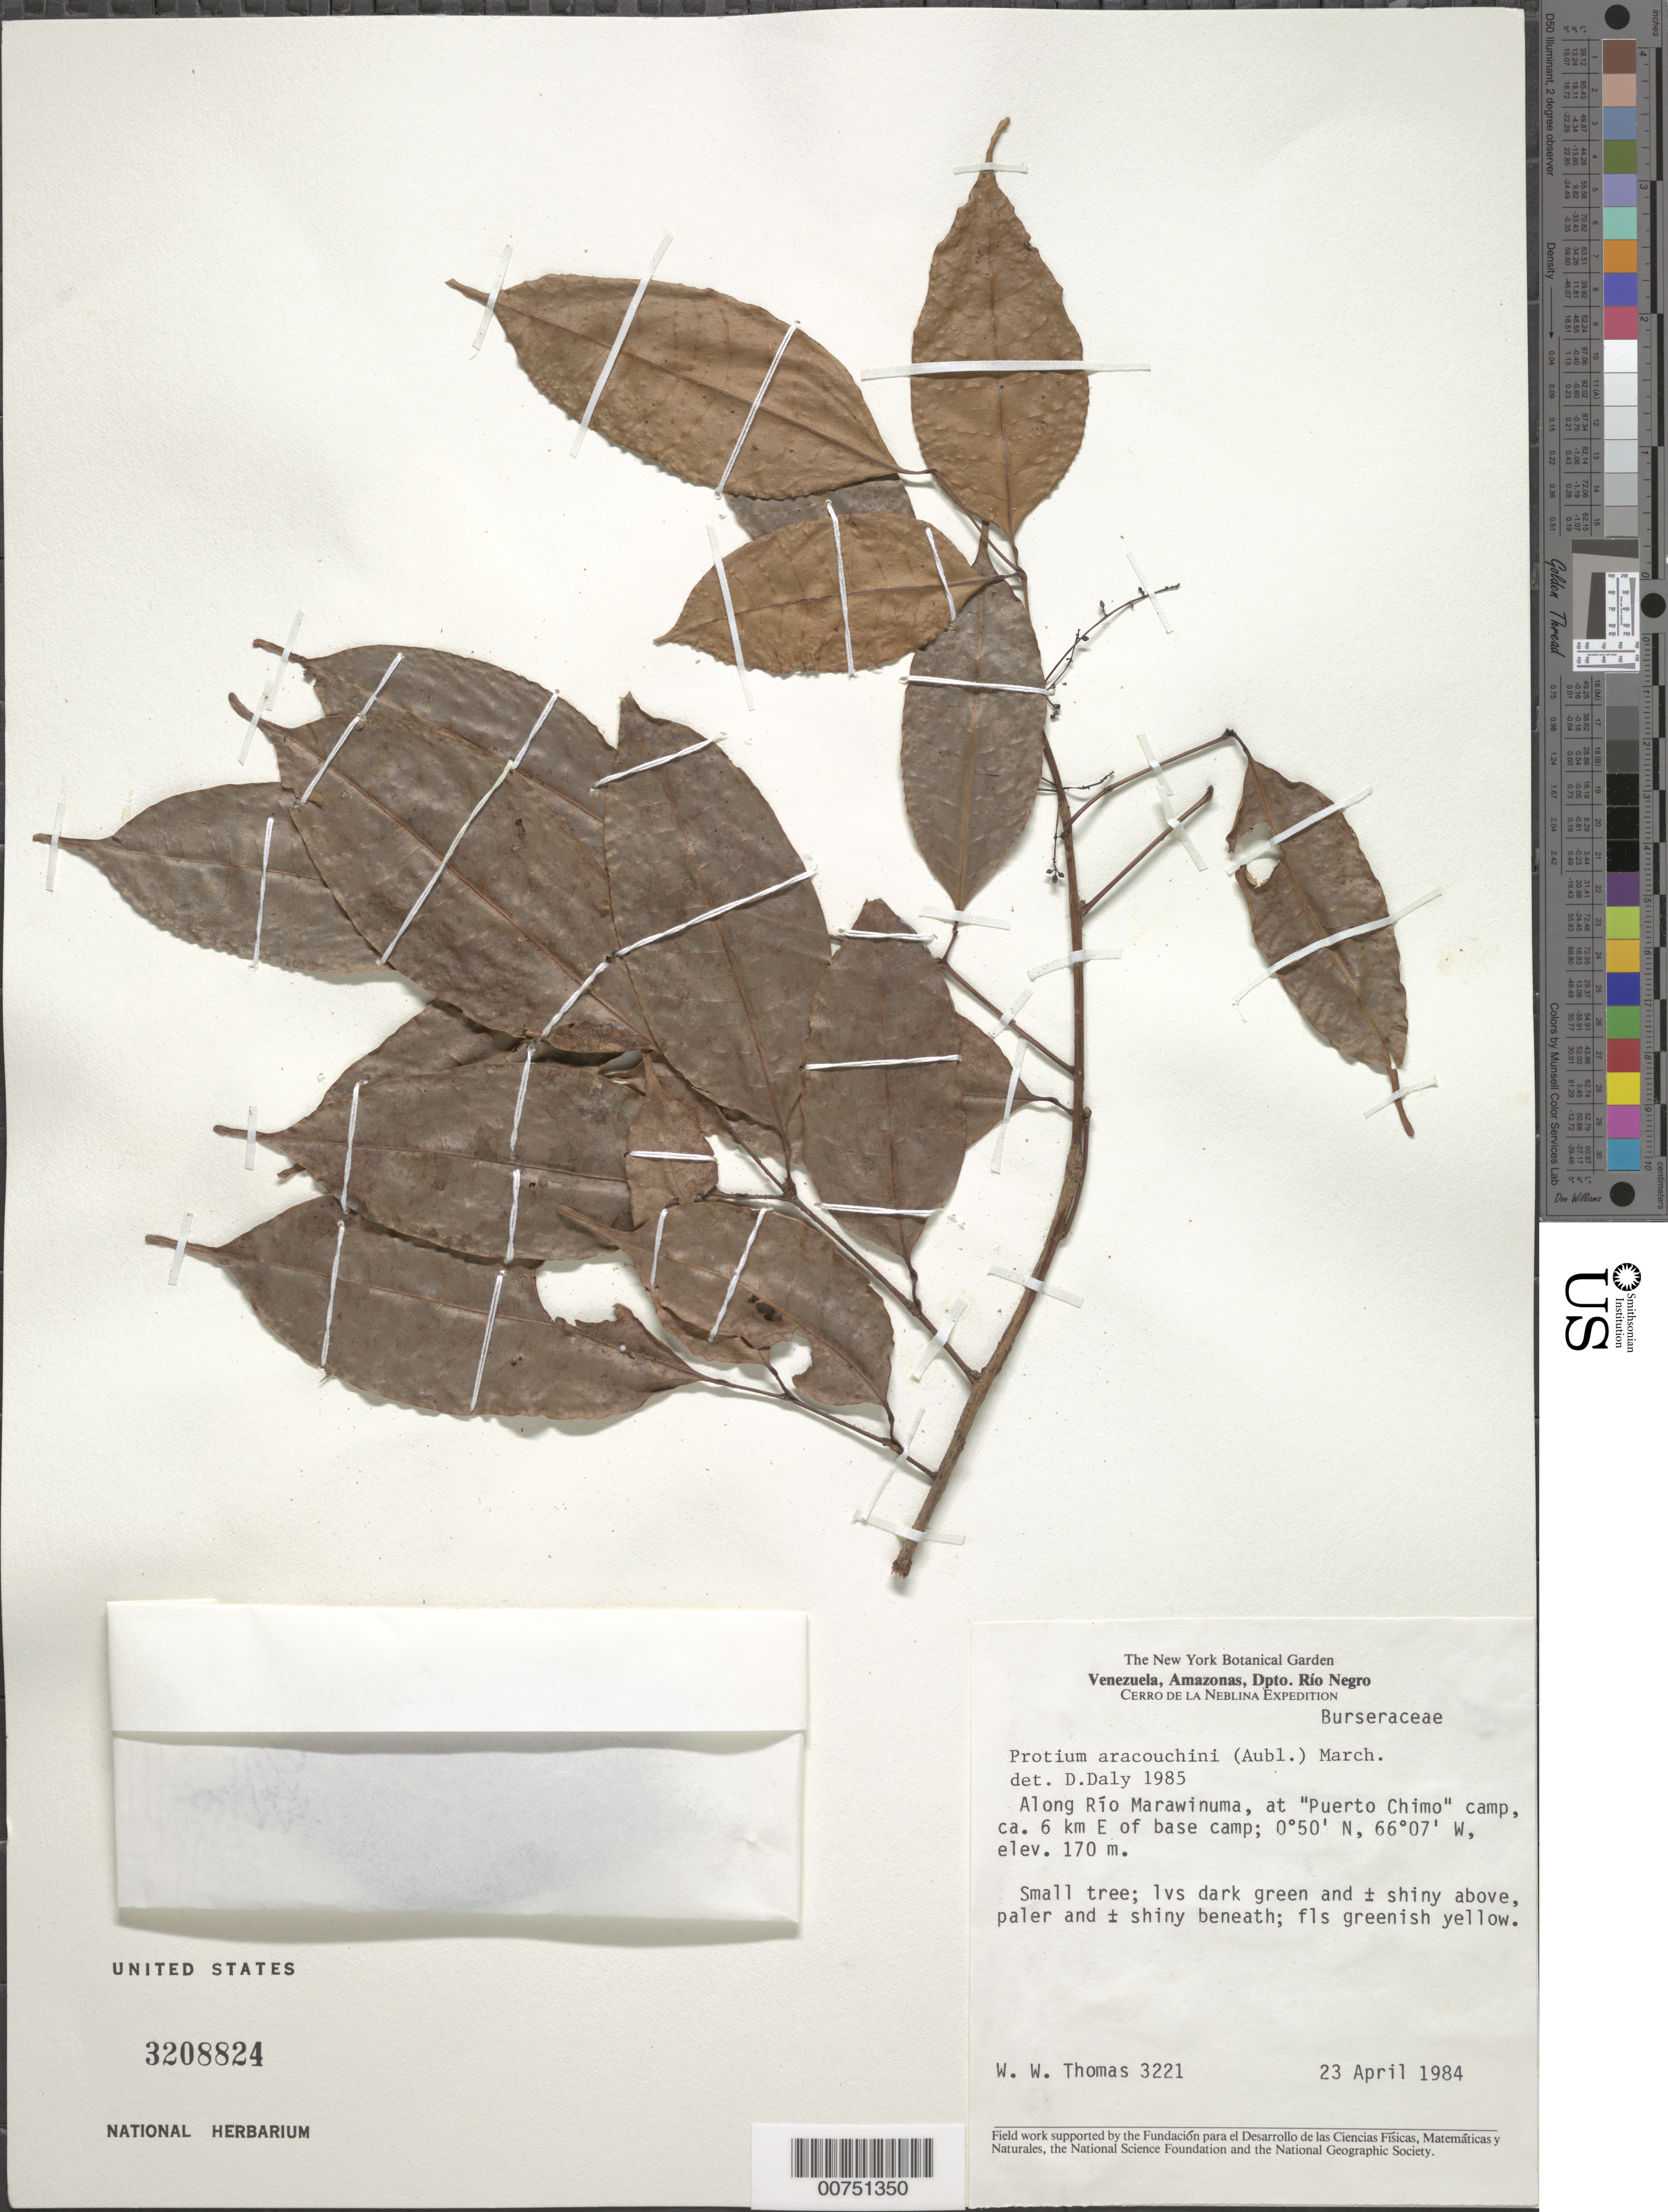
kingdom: Plantae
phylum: Tracheophyta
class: Magnoliopsida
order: Sapindales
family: Burseraceae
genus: Protium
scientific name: Protium aracouchini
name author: (Aubl.) Marchand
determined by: Daly, D. C.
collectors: W. W. Thomas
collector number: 3221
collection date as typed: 23-Apr-84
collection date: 1984-04-23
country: Venezuela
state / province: Amazonas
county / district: Río Negro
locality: Cerro de la Neblina, Río Mawarinuma, at "Puerto Chimo" camp, ca. 6km E of Base Camp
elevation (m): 170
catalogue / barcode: US 3208824